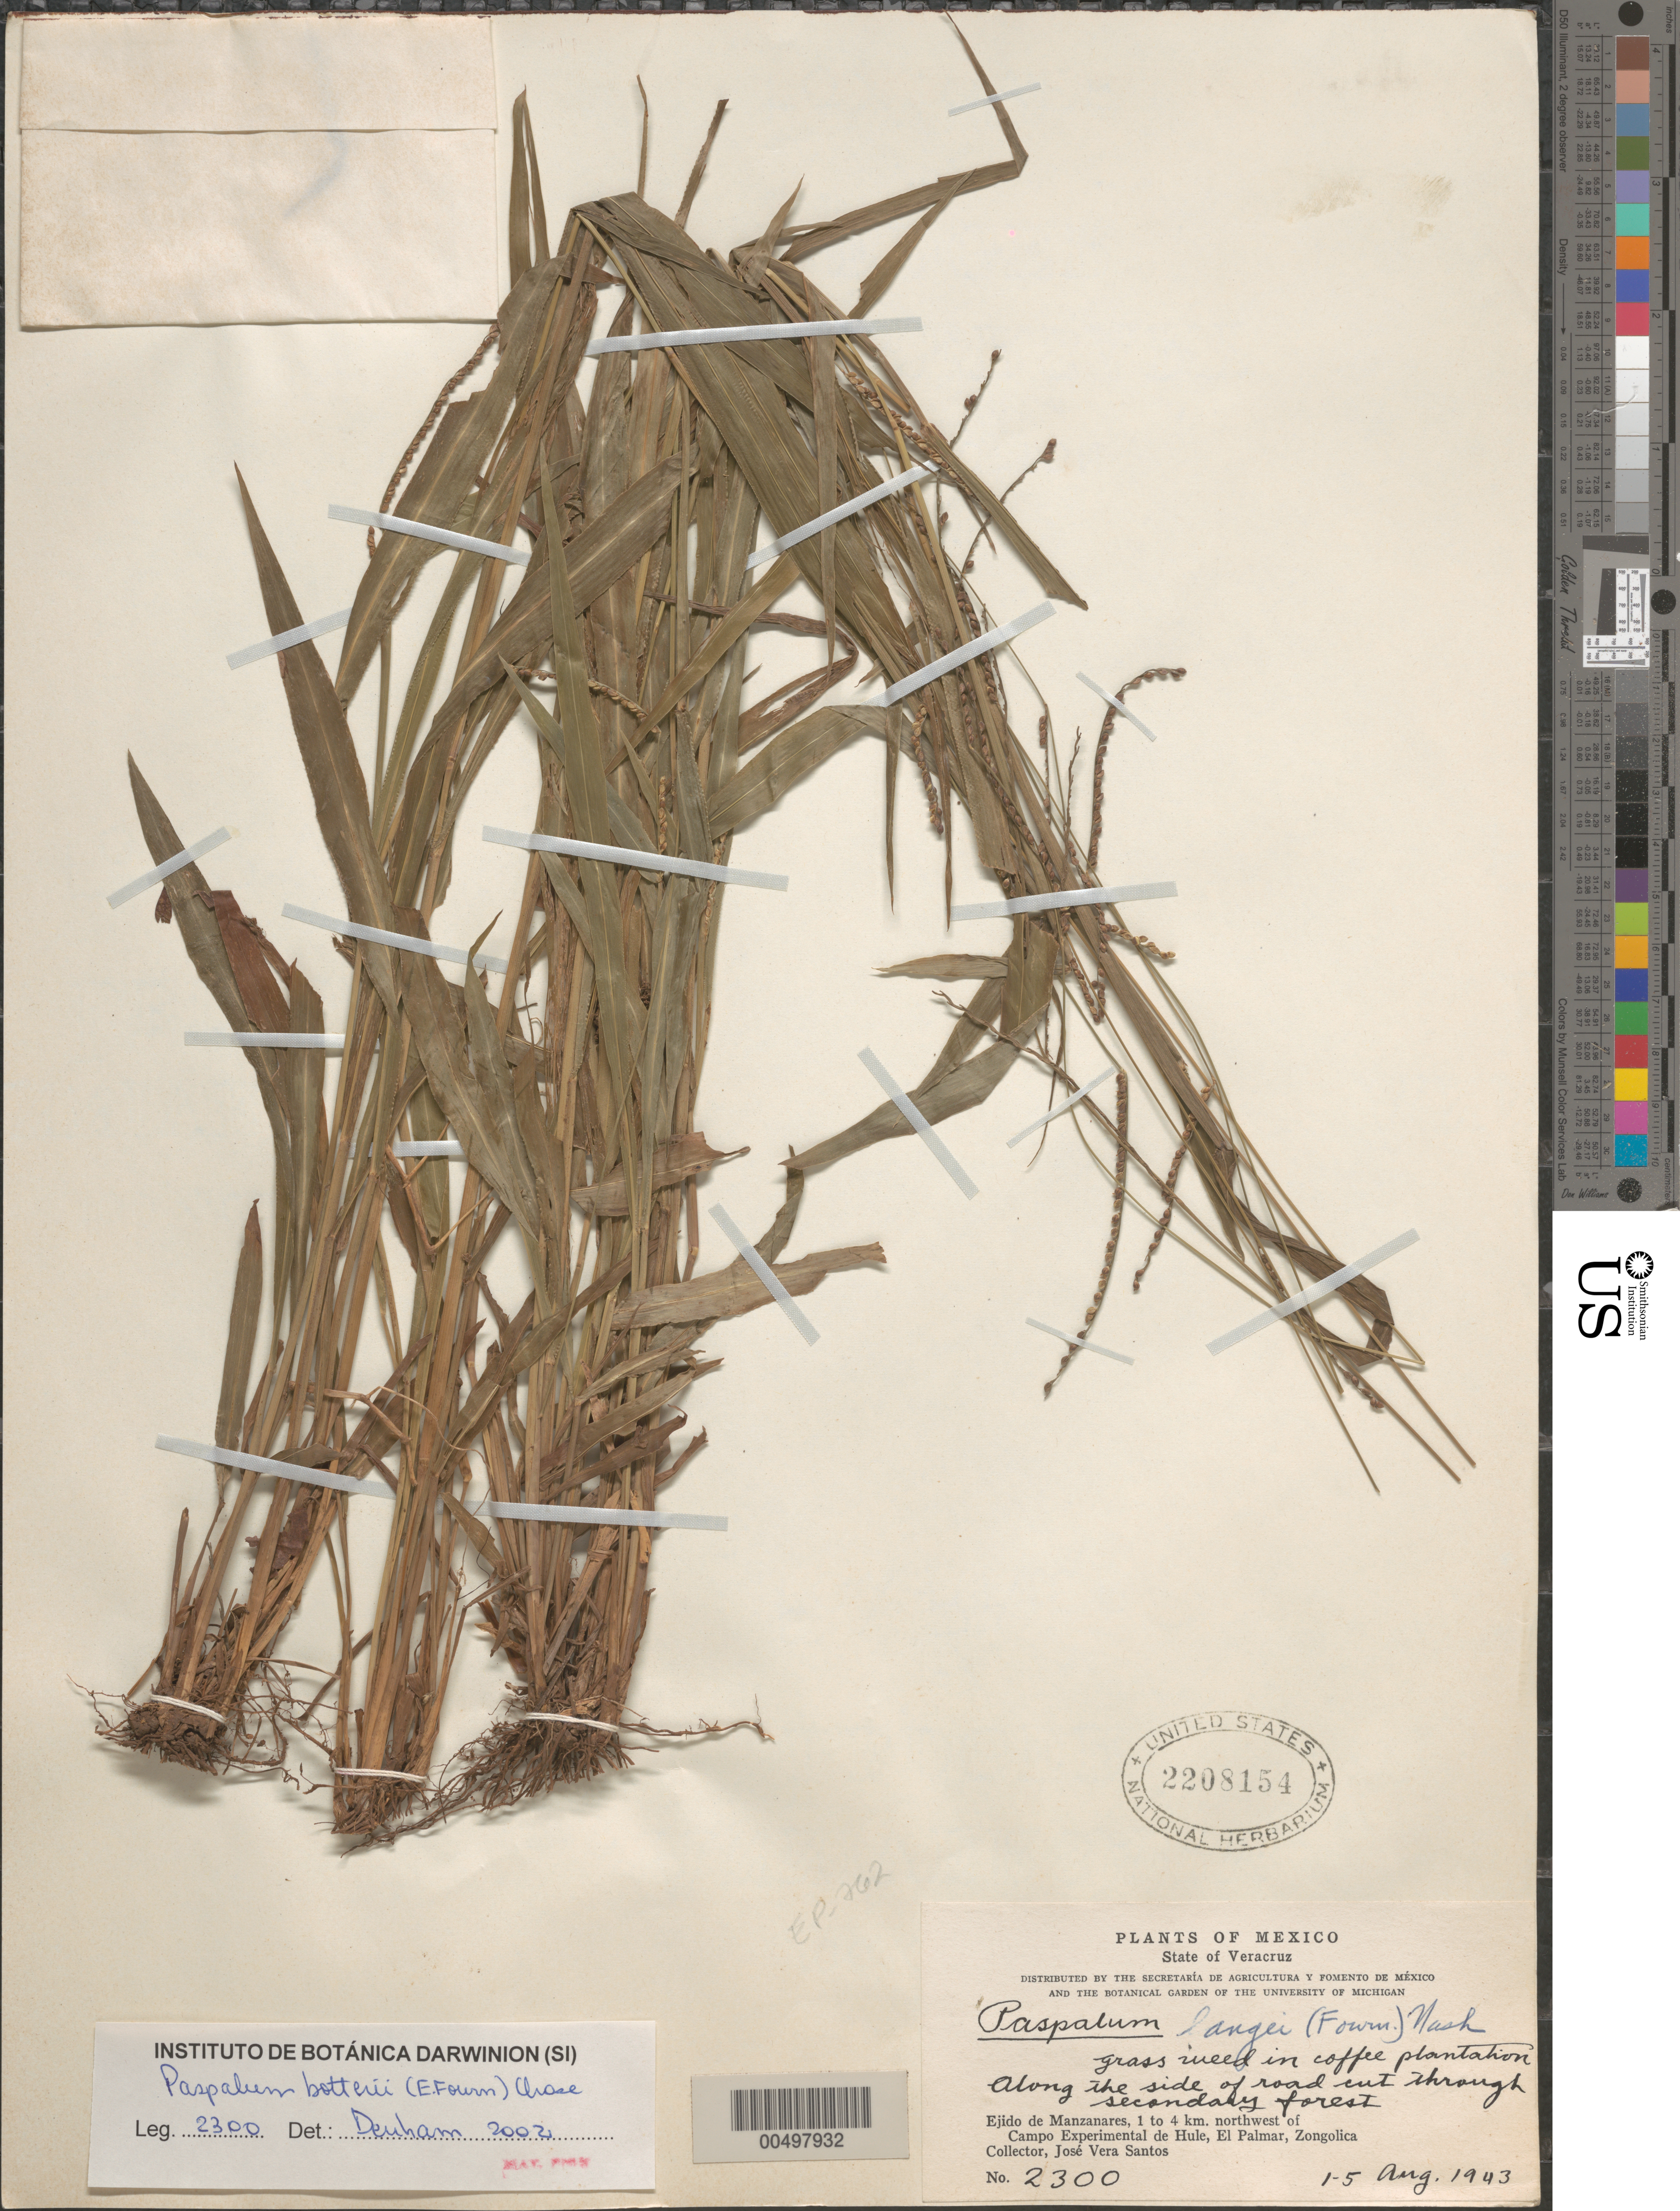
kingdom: Plantae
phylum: Tracheophyta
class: Liliopsida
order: Poales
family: Poaceae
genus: Paspalum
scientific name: Paspalum langei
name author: (E. Fourn.) Nash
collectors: J. V. Santos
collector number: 2300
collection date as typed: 1 Aug 1943 to 5 Aug 1943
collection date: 1943-08-01/1943-08-05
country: Mexico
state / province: Veracruz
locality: Ejido de Manzanares, 1-4 km NW of Campo Experimental de Hule, El Palmar, Zongolica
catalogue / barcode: US 2208154